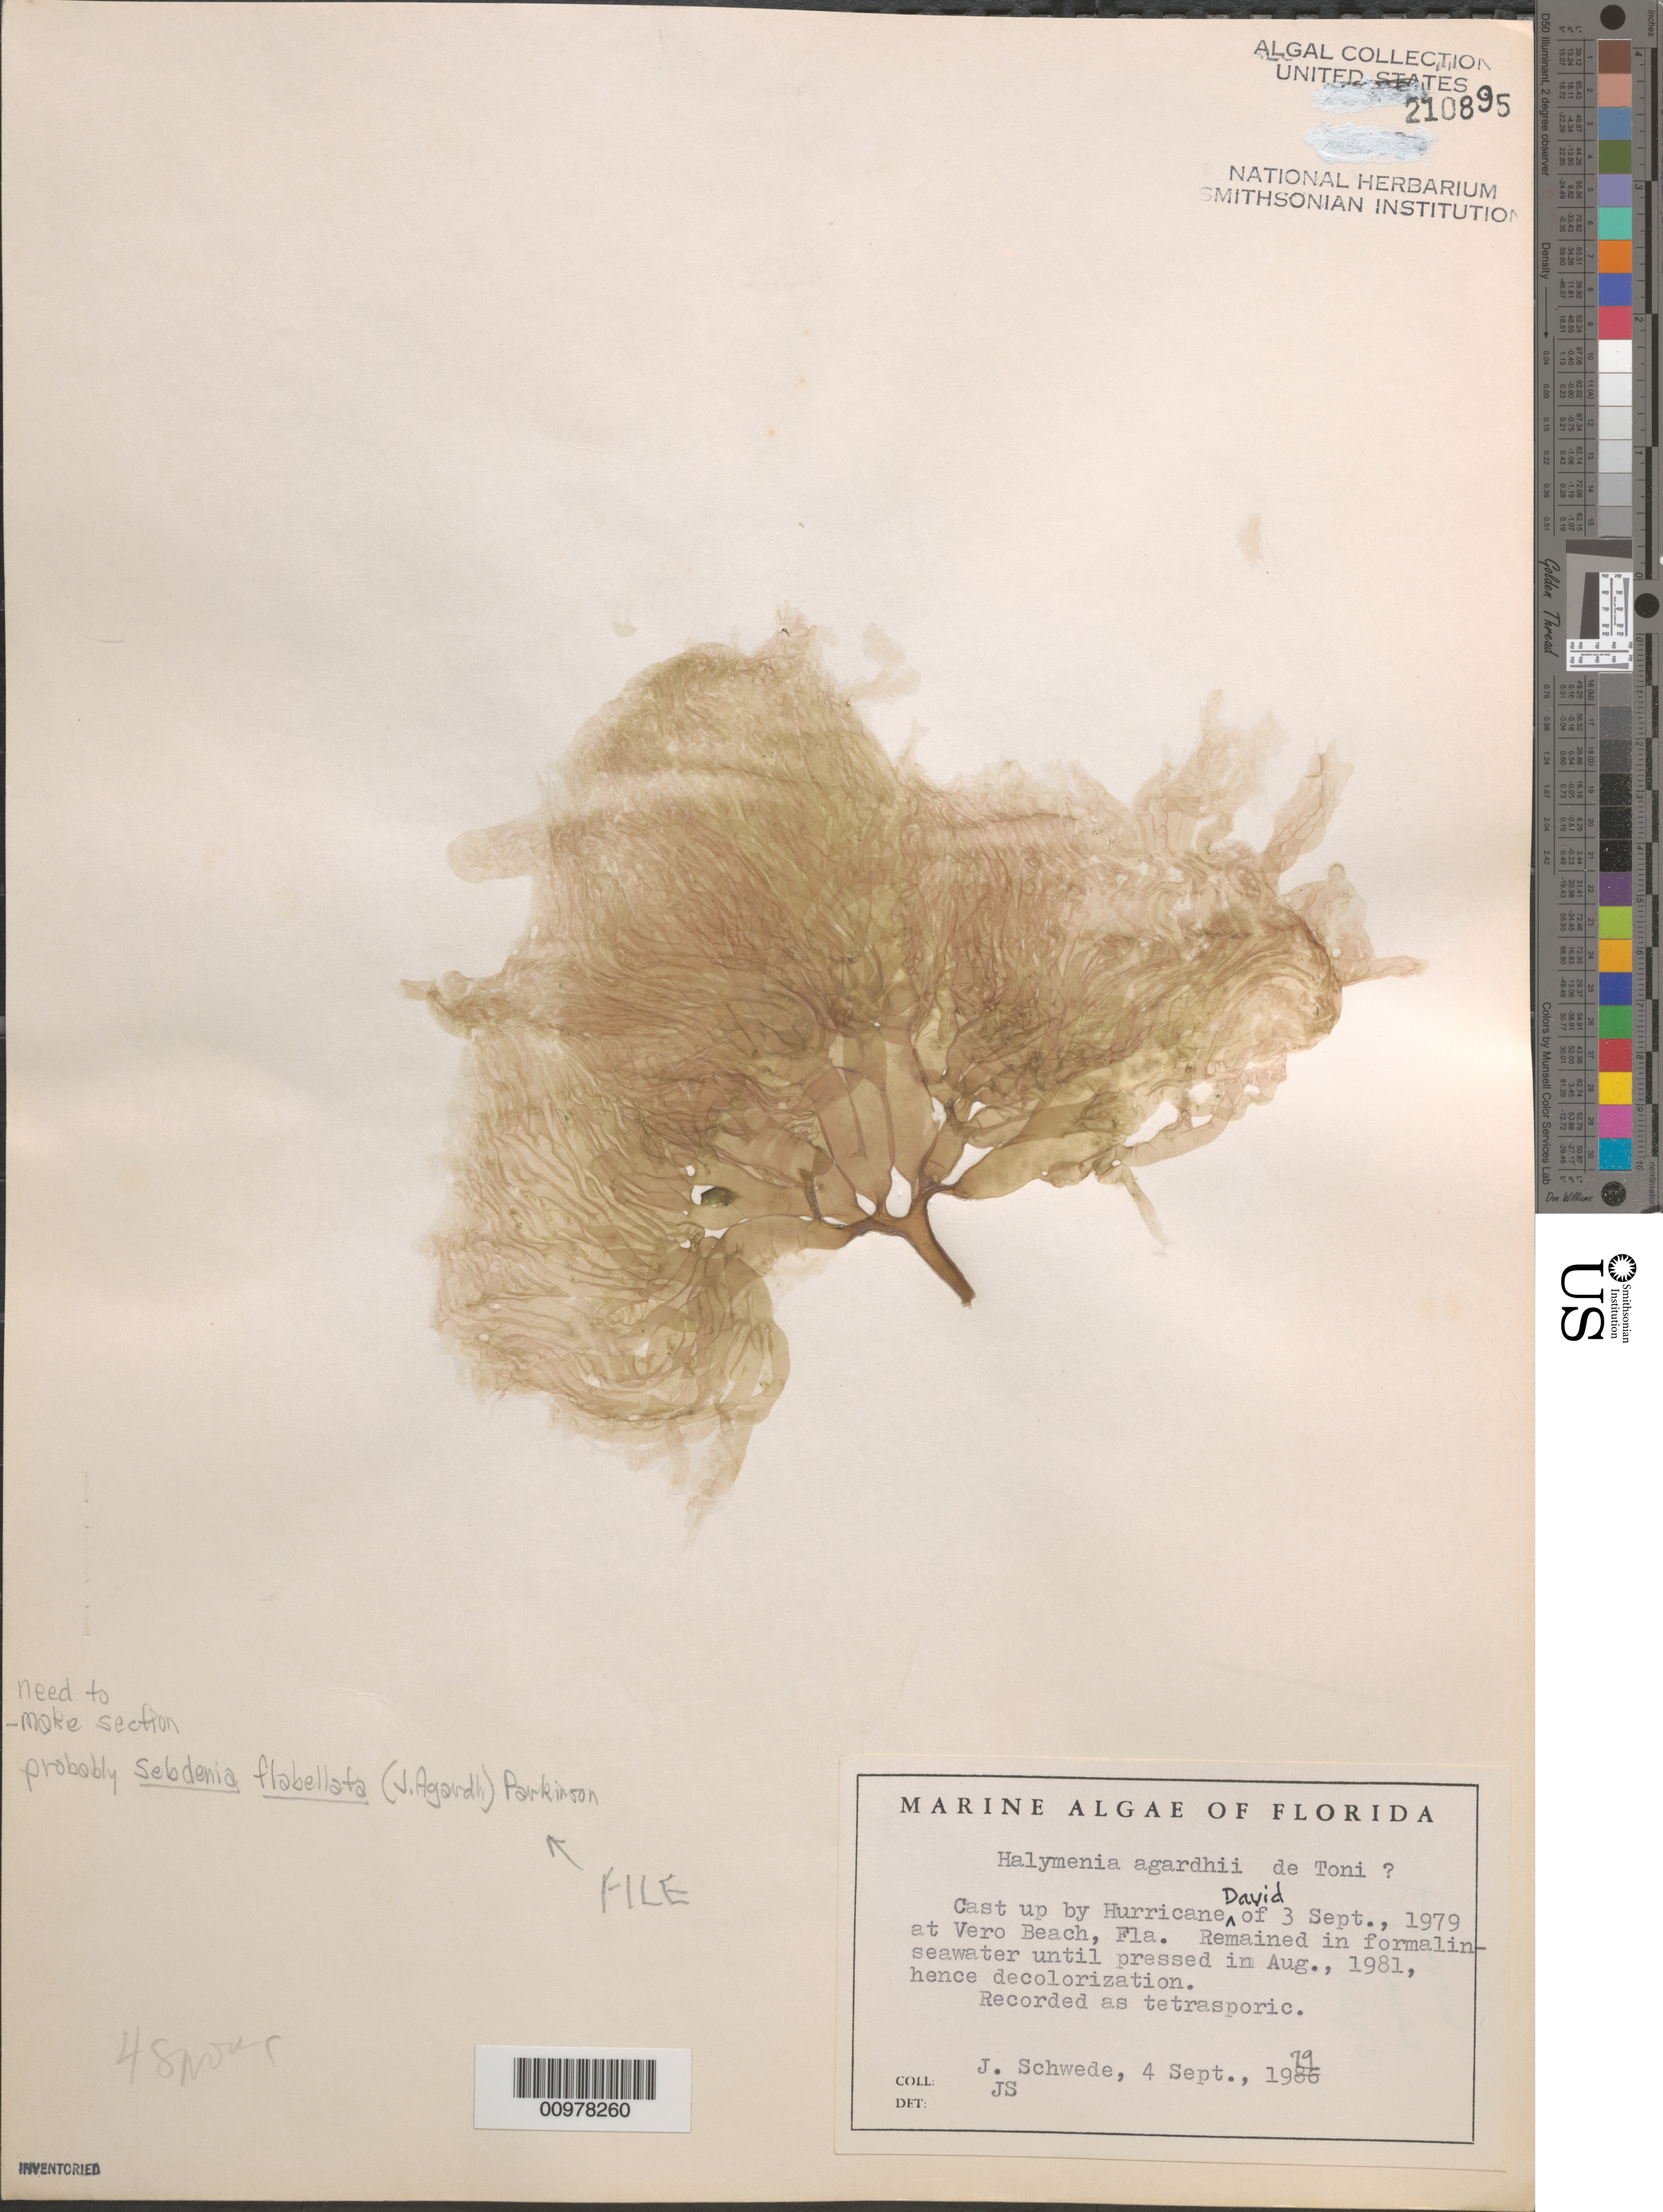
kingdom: Plantae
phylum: Rhodophyta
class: Florideophyceae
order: Sebdeniales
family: Sebdeniaceae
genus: Sebdenia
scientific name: Sebdenia flabellata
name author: (J. Agardh) P.G. Parkinson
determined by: Schwede, John G.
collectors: J. Schwede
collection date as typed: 04 Sep 1979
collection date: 1979-09-04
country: United States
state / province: Florida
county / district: Indian River County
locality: Vero Beach, Atlantic Coast, cast up by Hurricane David on 3 September 1979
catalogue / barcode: US 210895